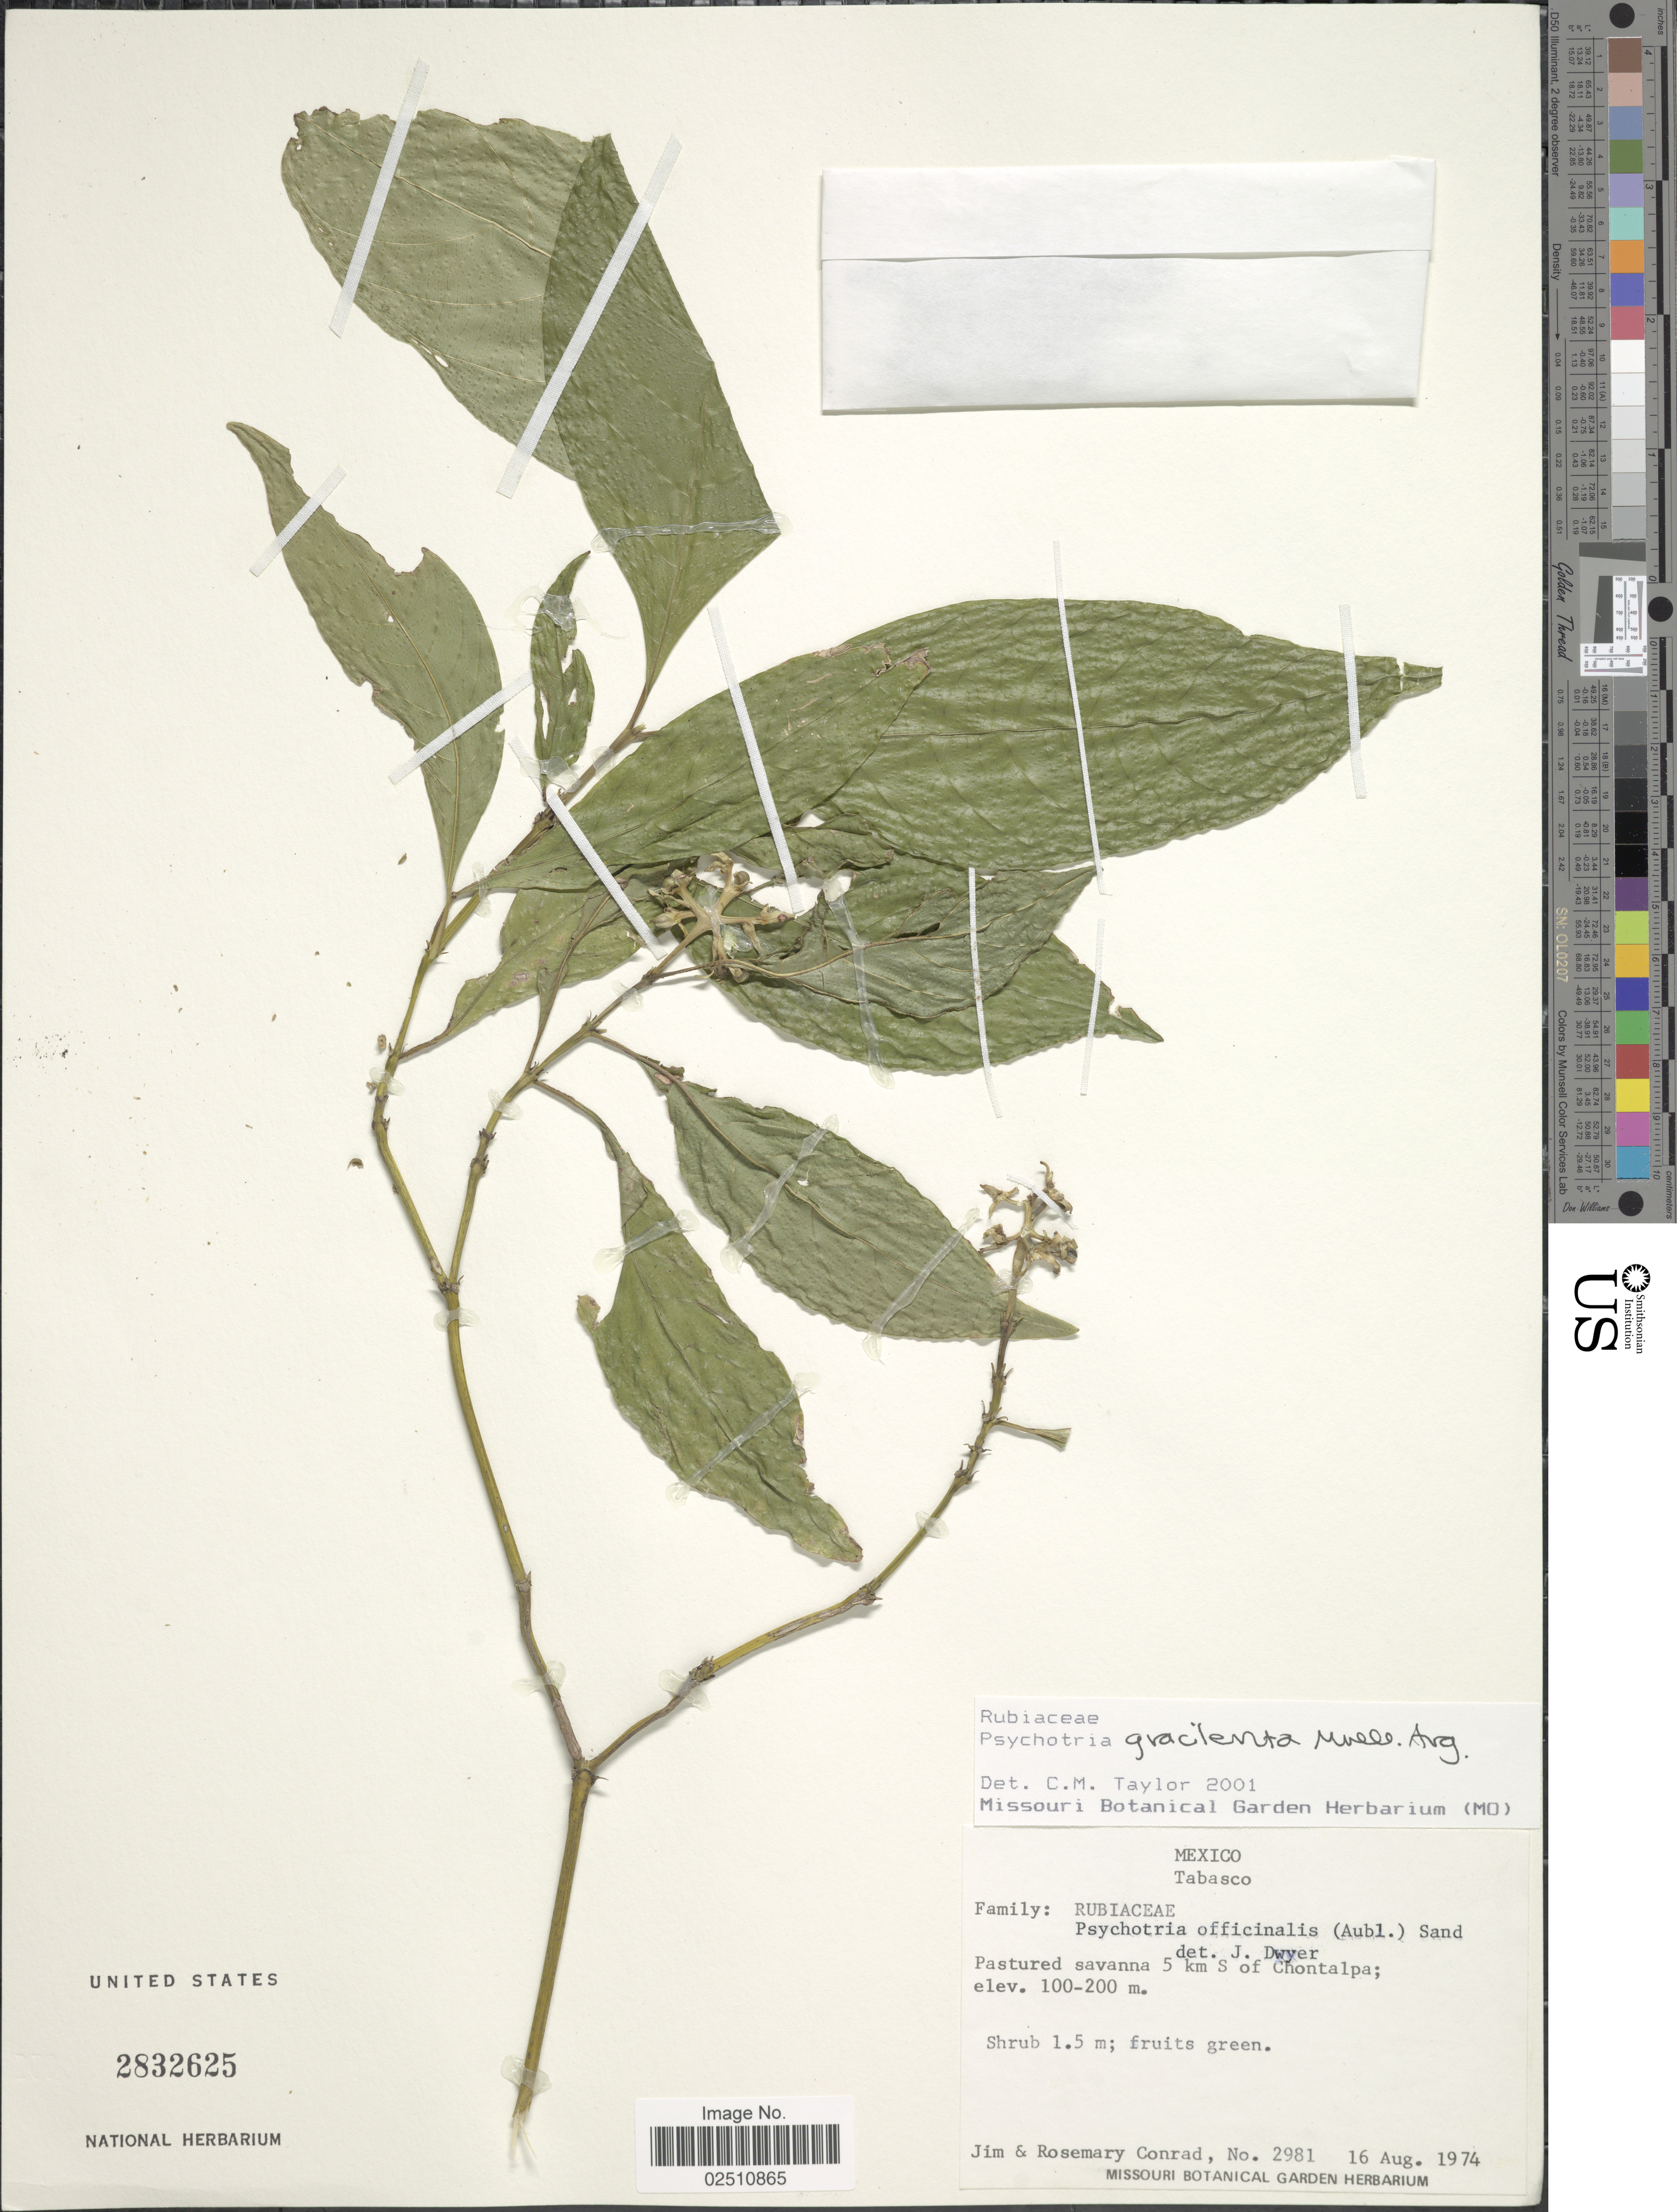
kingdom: Plantae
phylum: Tracheophyta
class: Magnoliopsida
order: Gentianales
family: Rubiaceae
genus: Psychotria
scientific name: Psychotria gracilenta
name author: Müll. Arg.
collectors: J. Conrad & R. Conrad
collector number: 2981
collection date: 1974-08-16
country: Mexico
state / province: Tabasco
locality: Pastured savanna 5 km S of Chontalpa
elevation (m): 100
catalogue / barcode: US 2832625